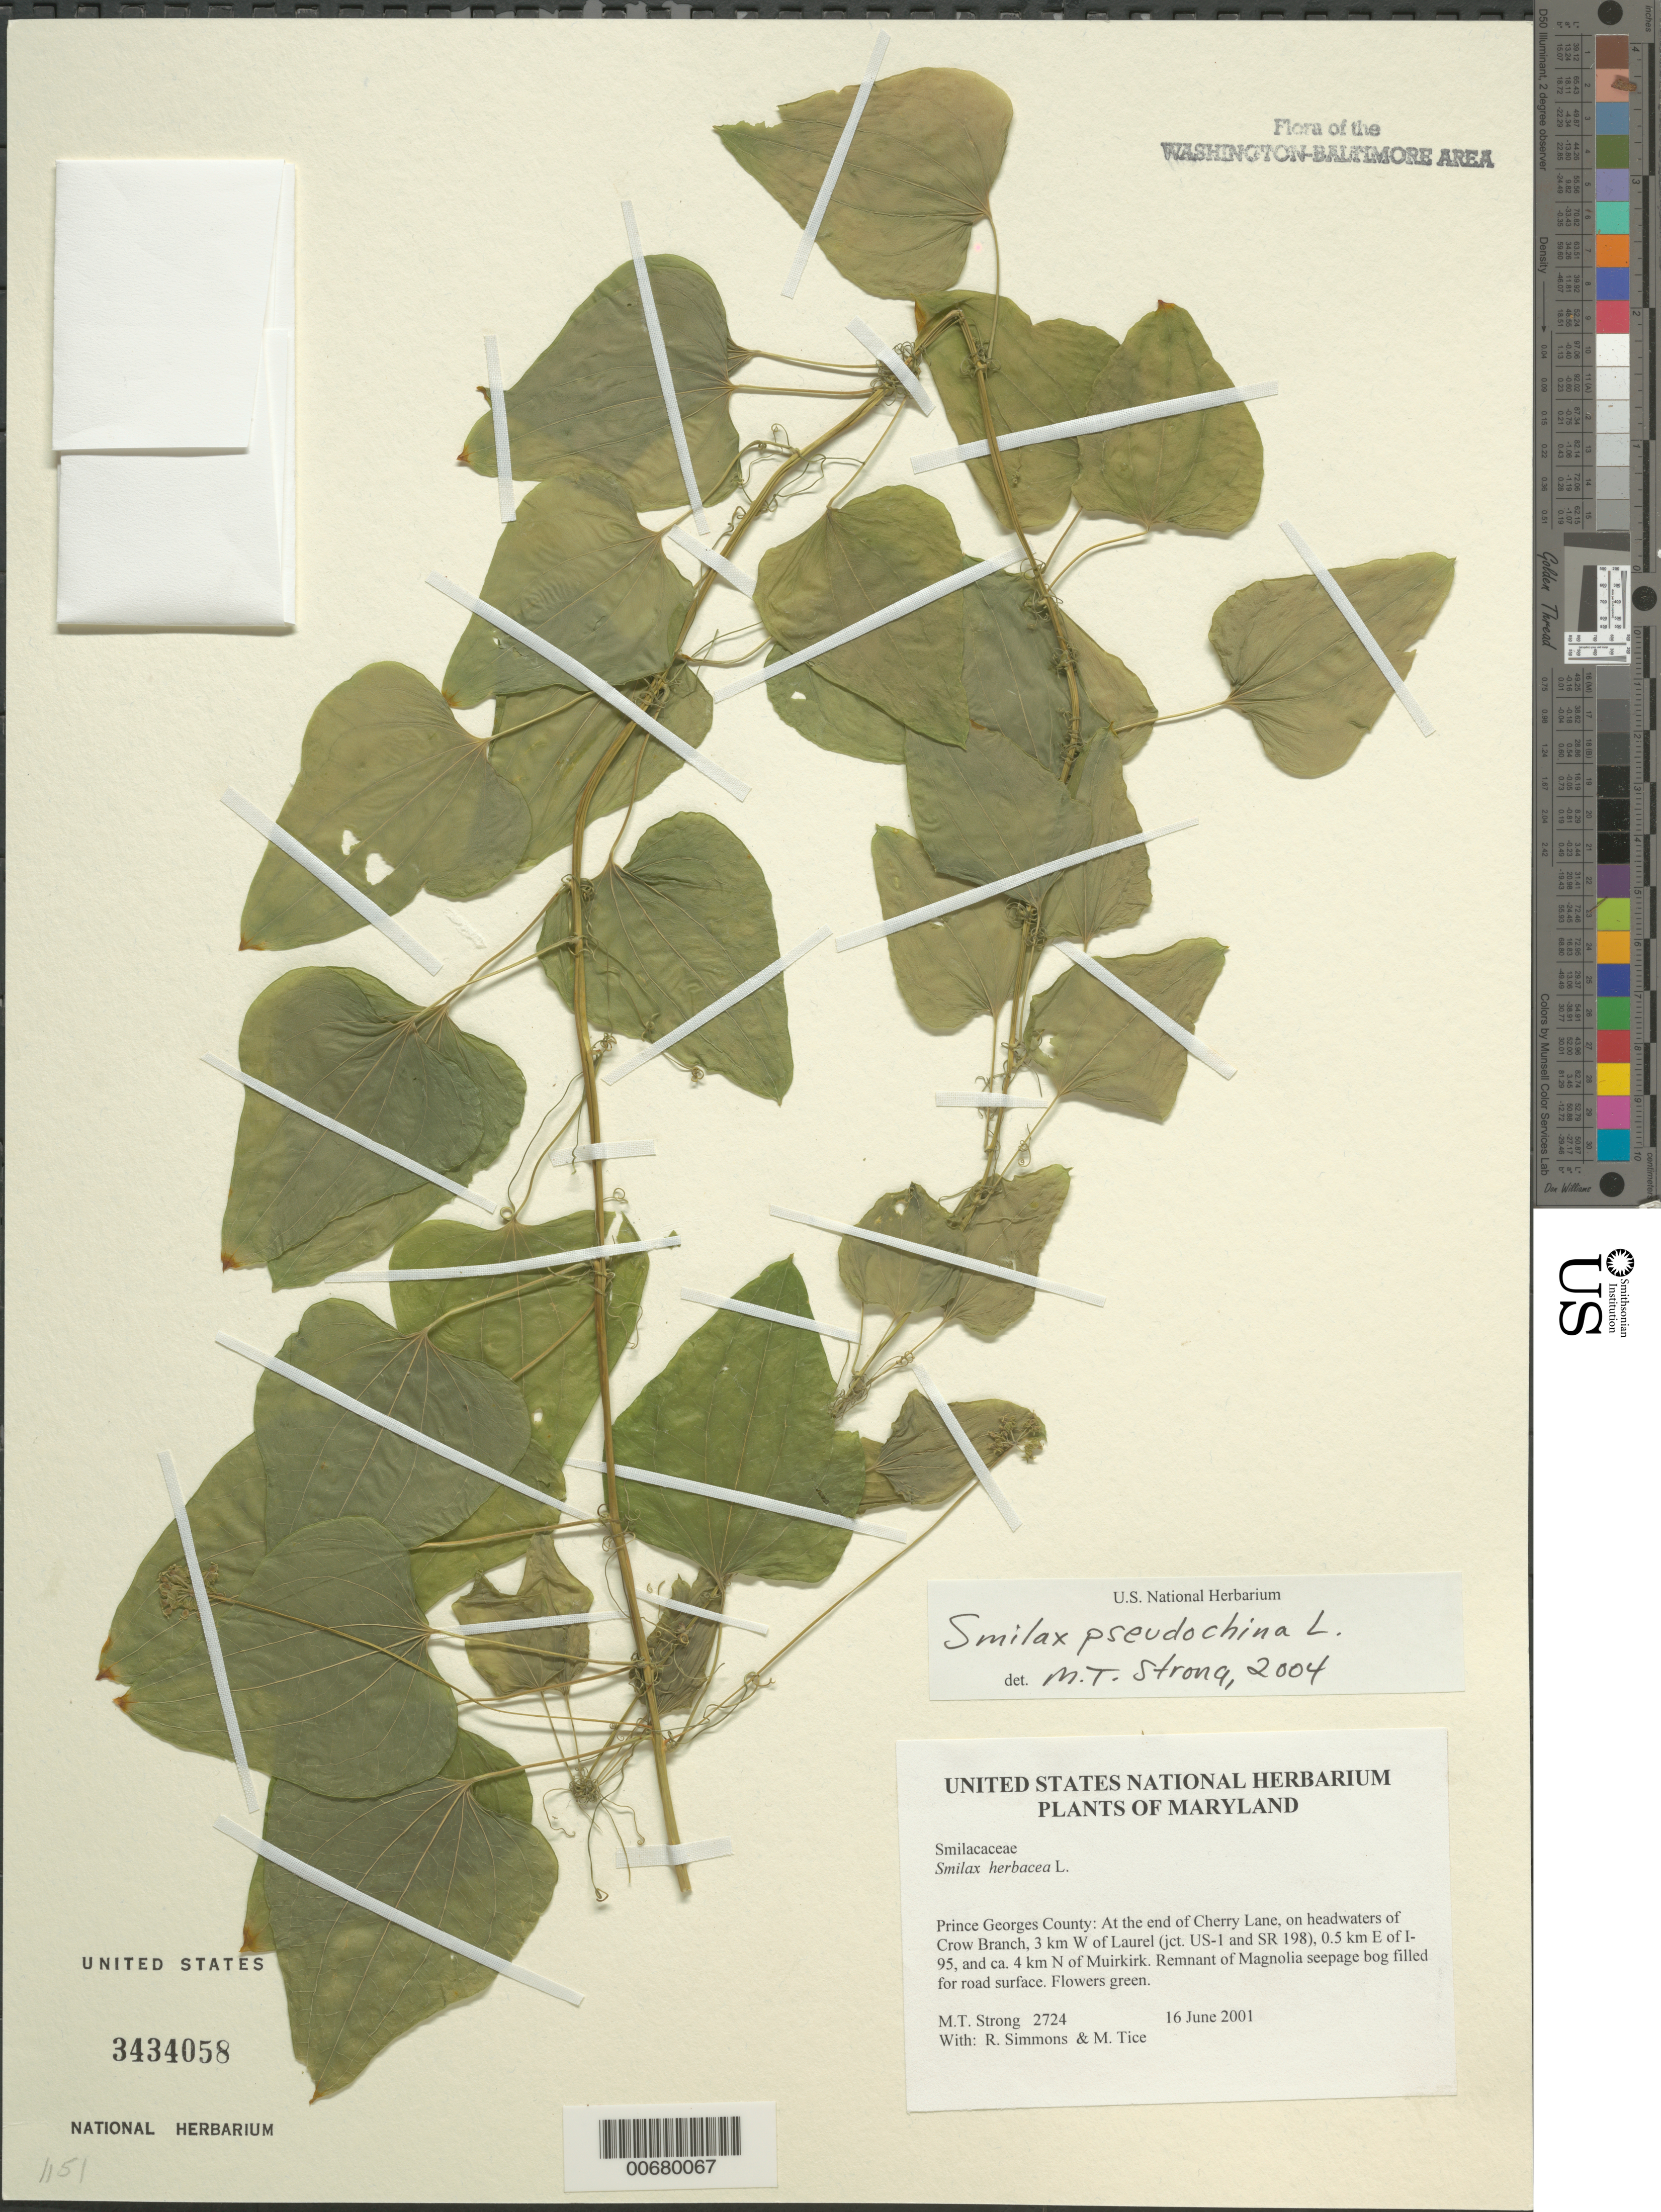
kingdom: Plantae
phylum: Tracheophyta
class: Liliopsida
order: Liliales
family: Smilacaceae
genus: Smilax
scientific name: Smilax pseudochina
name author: L.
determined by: Strong, M. T., (US), Smithsonian Institution - National Museum of Natural History (UNITED STATES)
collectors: M. T. Strong, R. H. Simmons & M. Tice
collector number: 2724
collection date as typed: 16 June 2001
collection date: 2001-06-16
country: United States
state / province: Maryland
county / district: Prince George's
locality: At the end of Cherry Lane, on headwaters of Crow Branch, 3 km W of Laurel (jct. US-1 and SR 198), 0.5 km E of I-95, and ca. 4 km N of Muuirkirk.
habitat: Remnant of Magnolia seepage bog filled for road surface.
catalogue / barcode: US 3434058